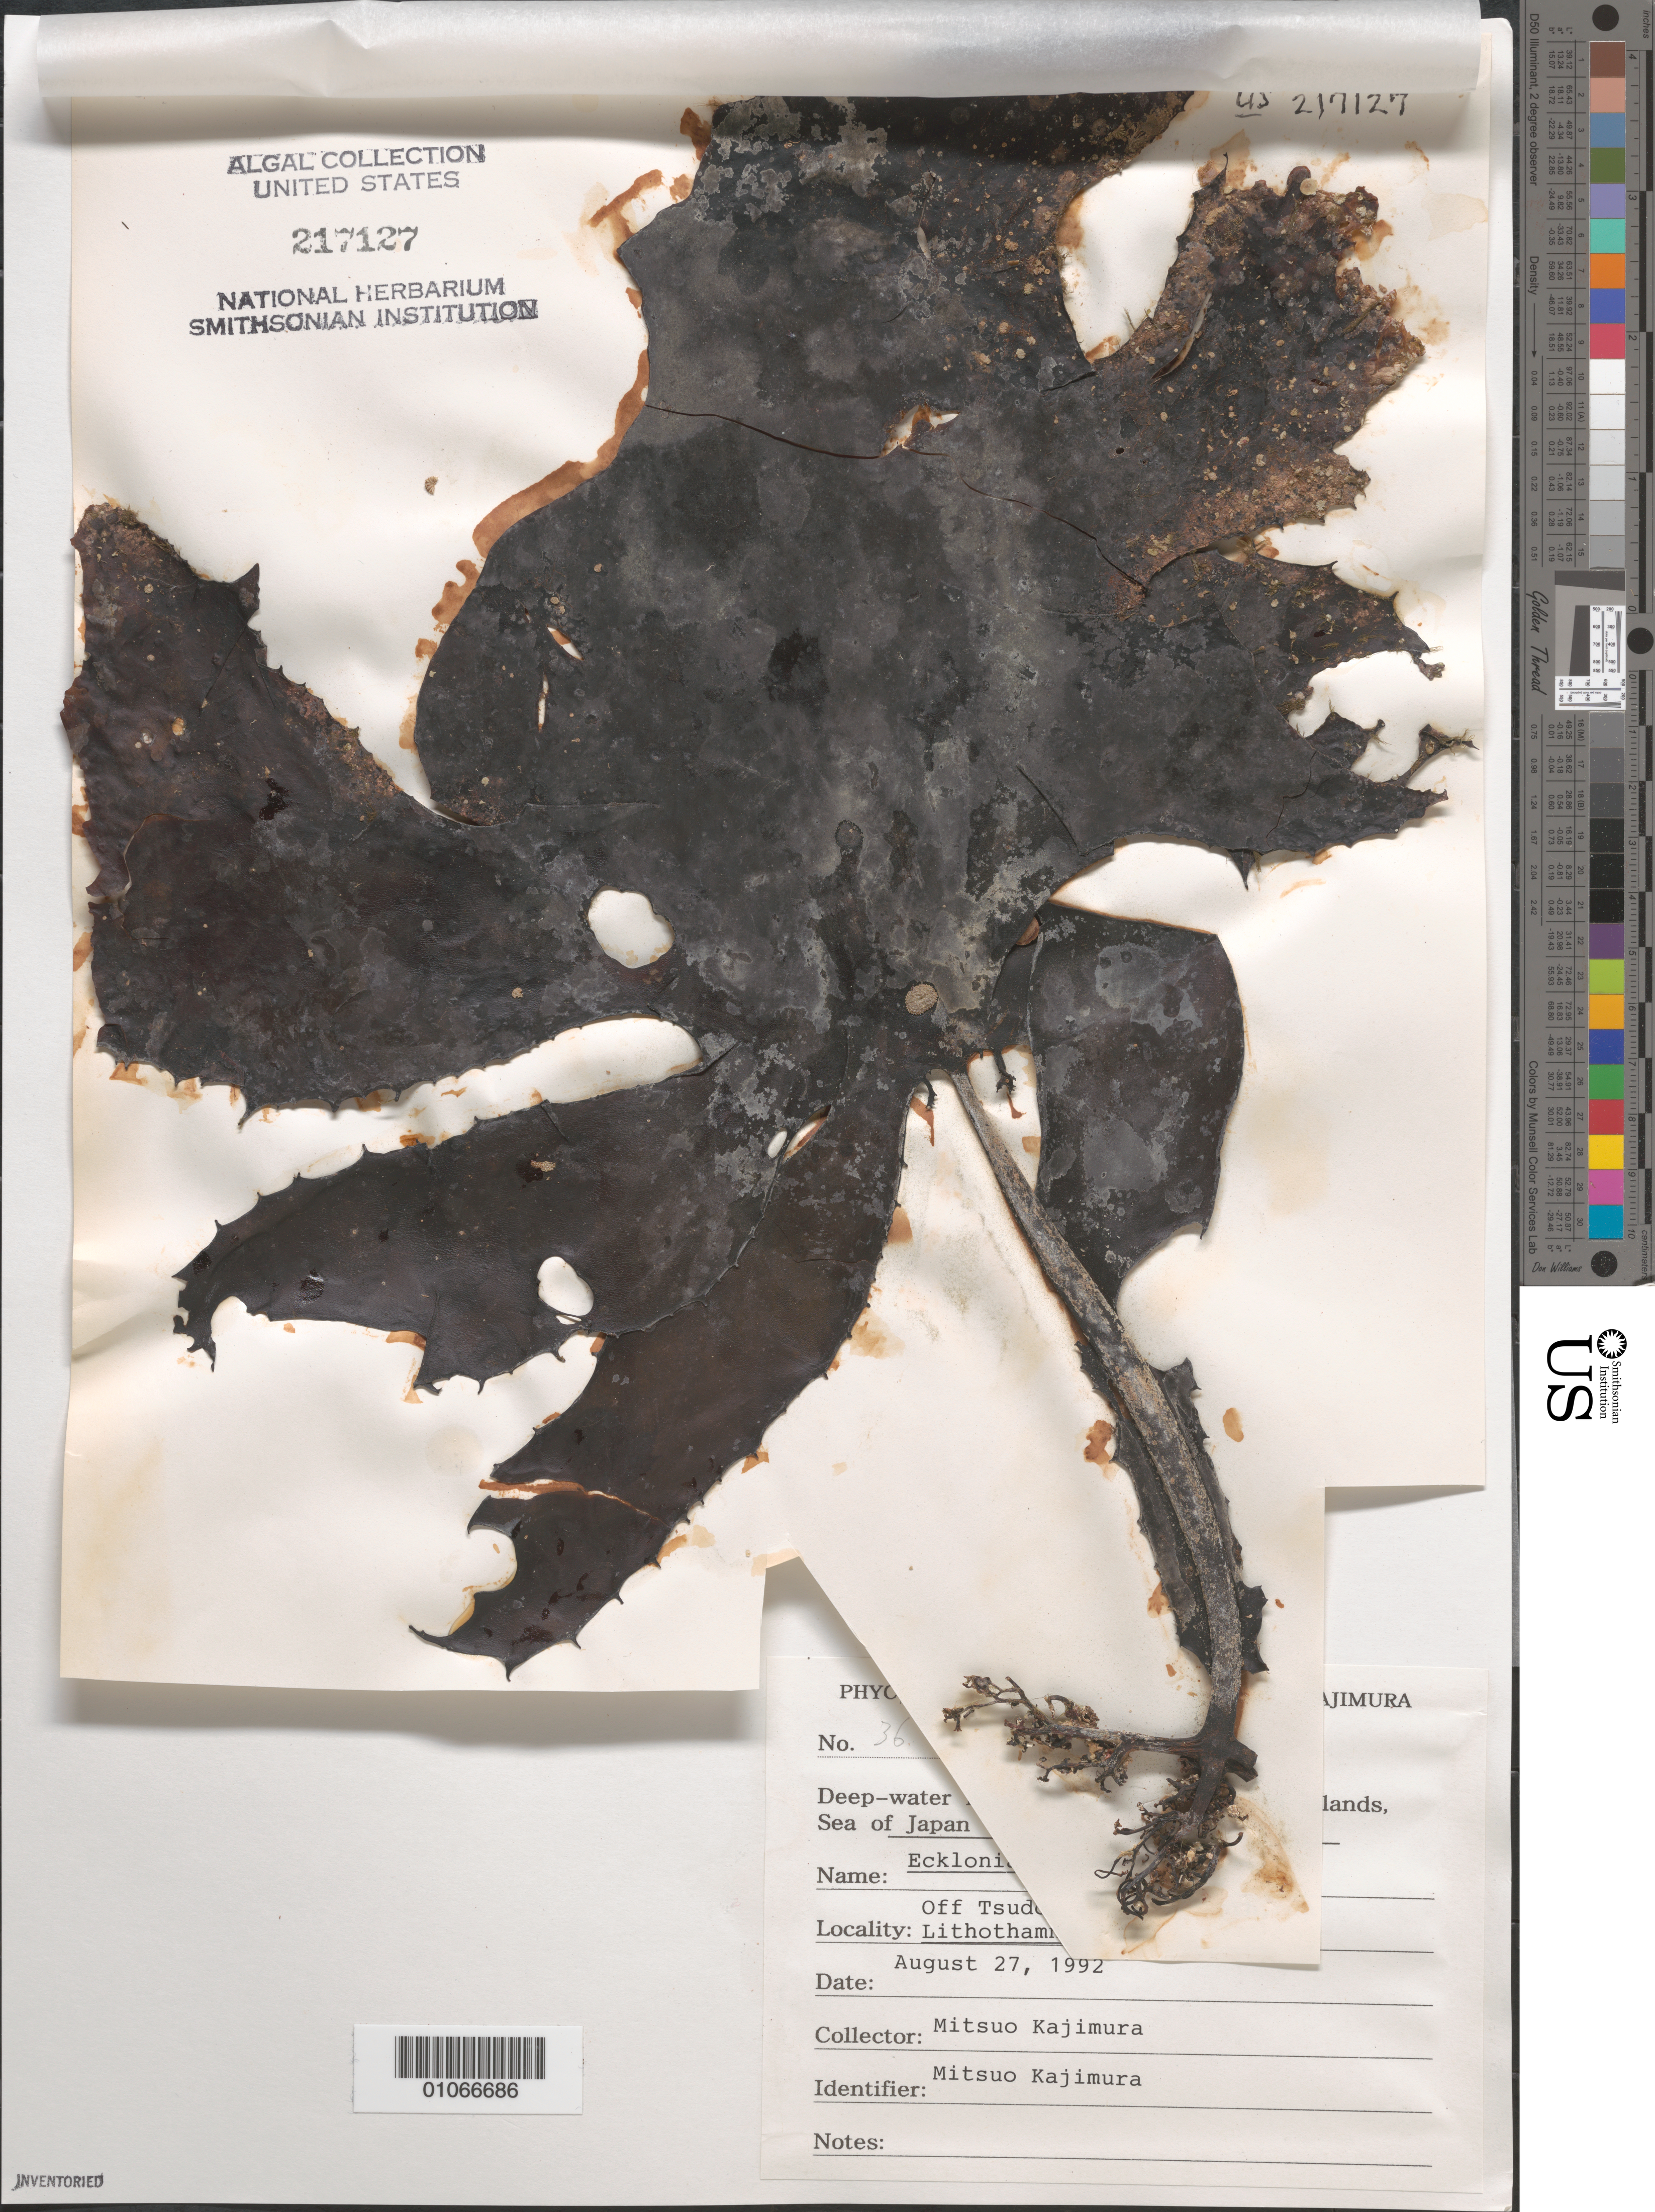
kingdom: Chromista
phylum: Ochrophyta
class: Phaeophyceae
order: Laminariales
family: Lessoniaceae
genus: Ecklonia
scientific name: Ecklonia cava subsp. kurome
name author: (Okamura) S.Akita et al.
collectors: M. Kajimura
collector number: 36 & specimen 33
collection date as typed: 27 Aug 1992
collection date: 1992-08-27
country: Japan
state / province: Simane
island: Oki Is.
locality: Off Tsudo [village], Sea of Japan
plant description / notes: Phycologial Herbarium of Mitsuo Kajimura, Deep-water marine algae from the Oki Islands, Sea of Japan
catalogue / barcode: US 217127